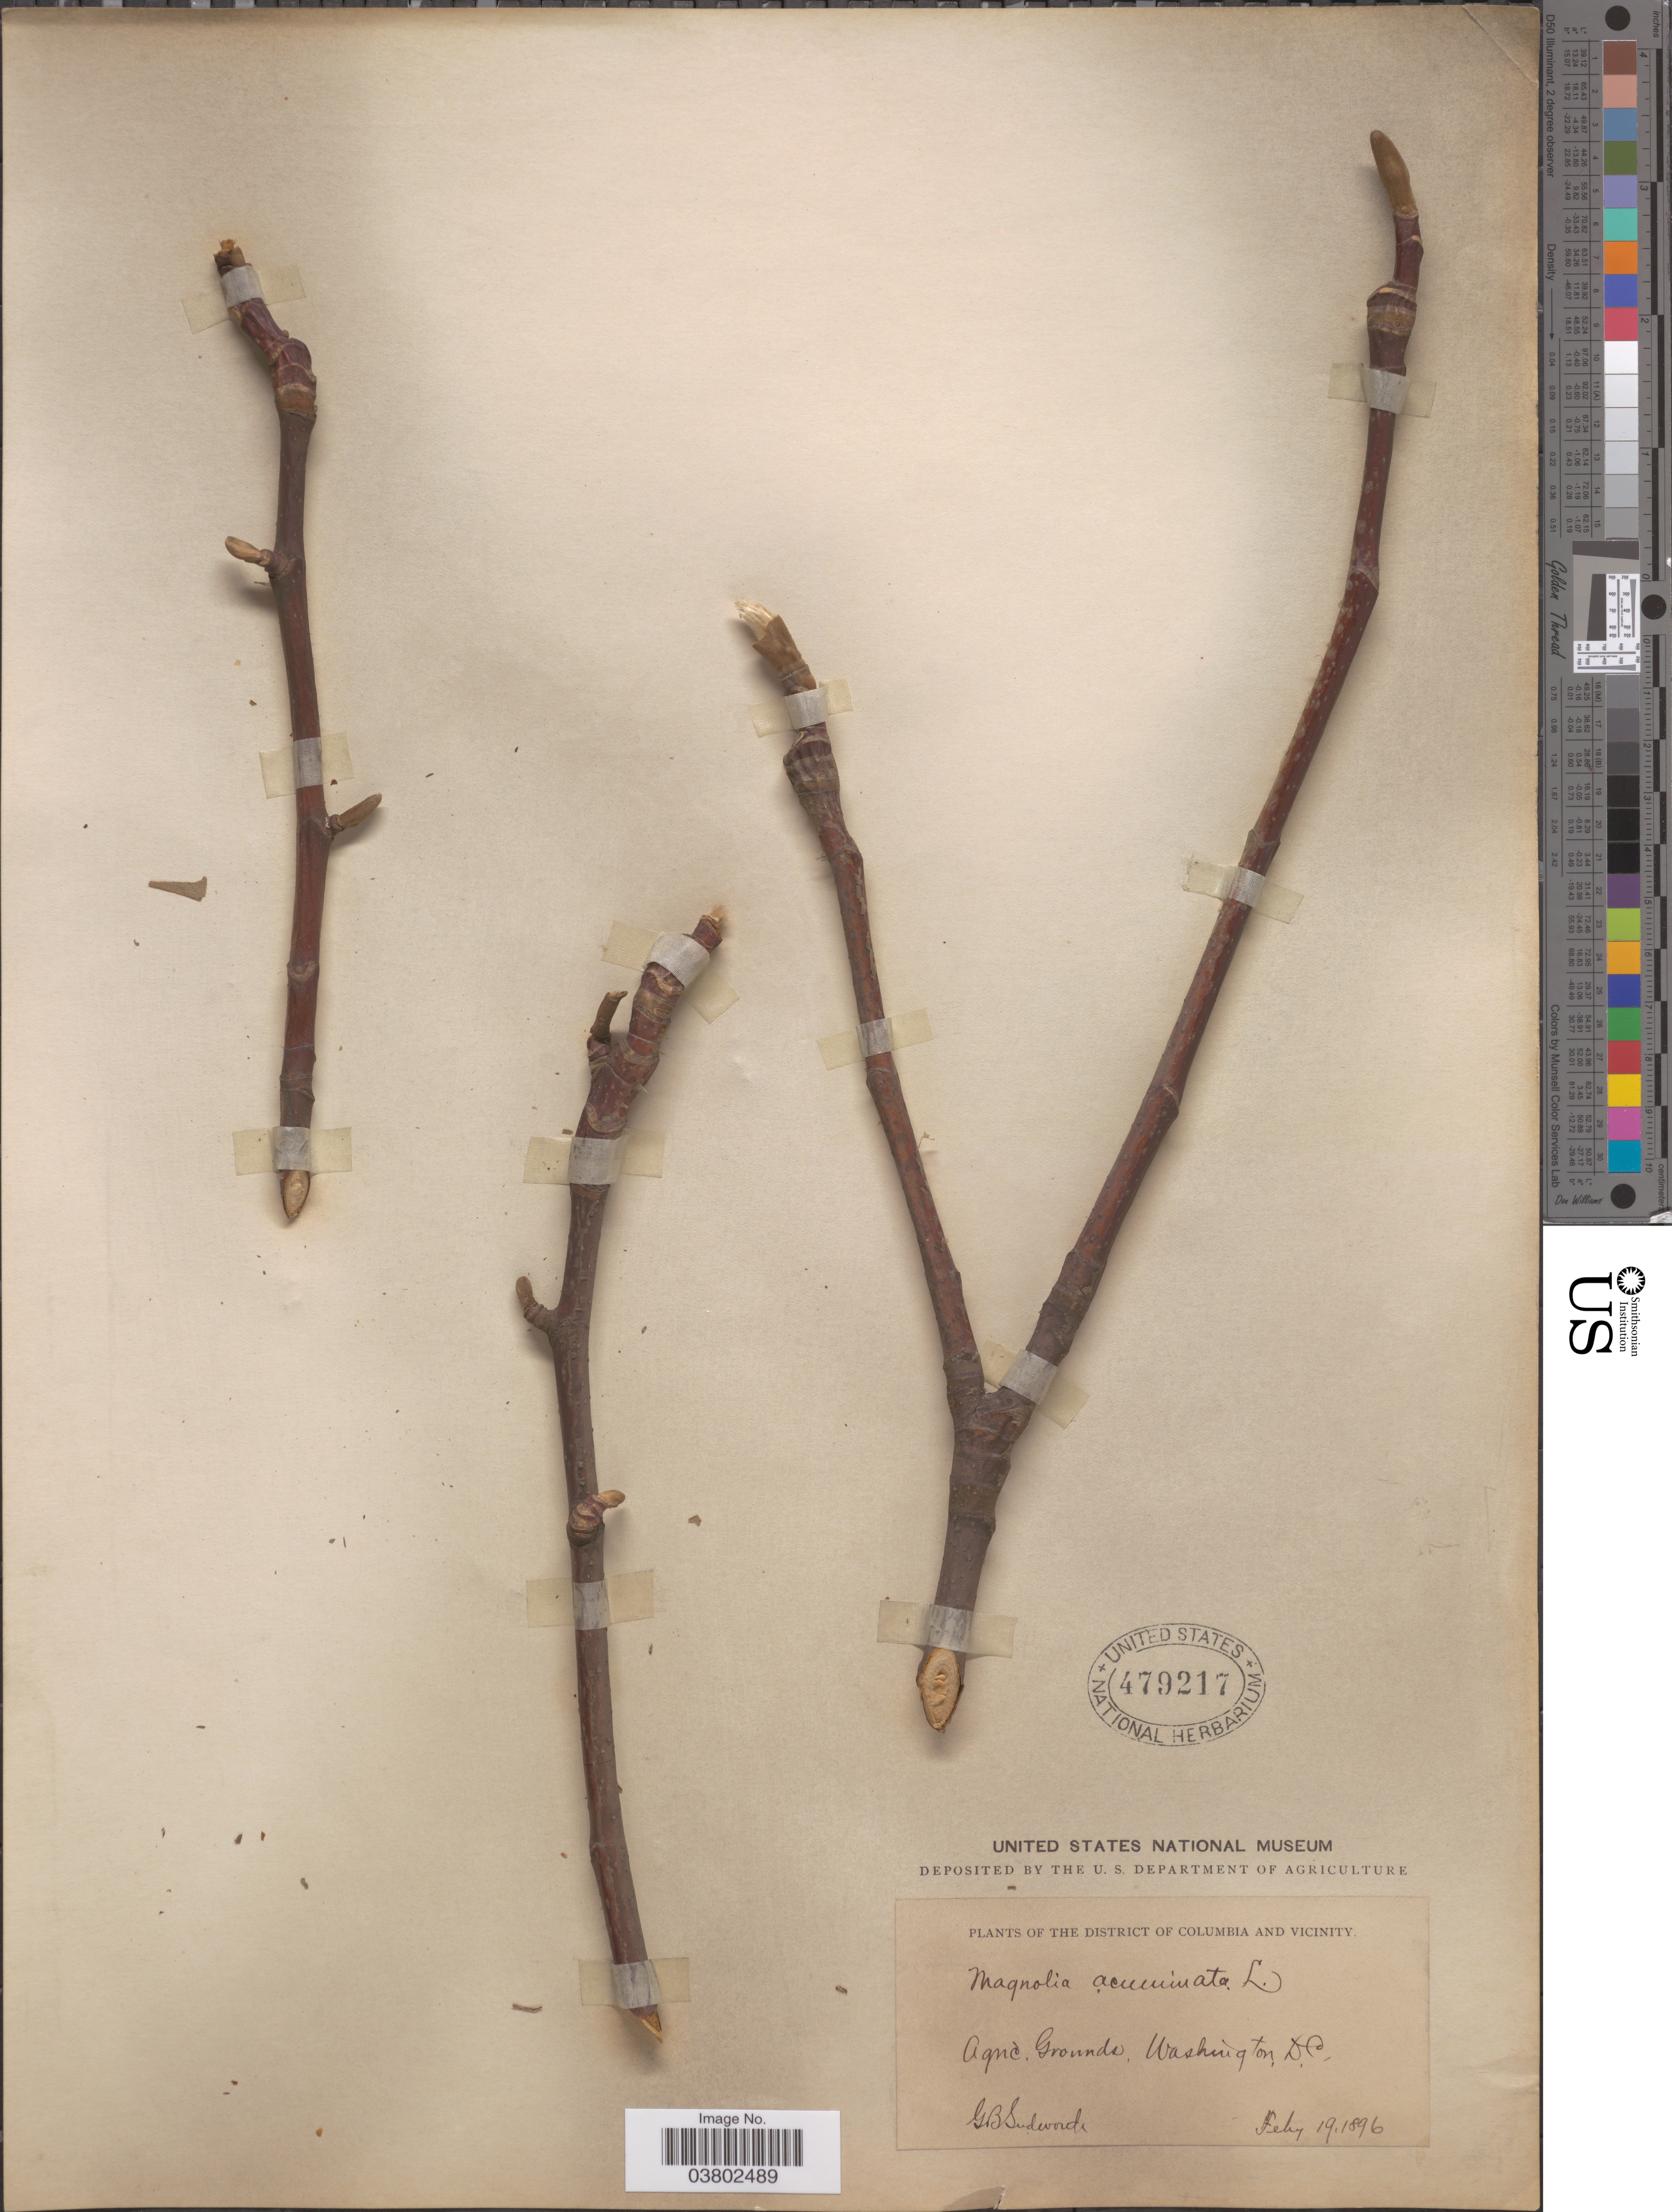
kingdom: Plantae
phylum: Tracheophyta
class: Magnoliopsida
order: Magnoliales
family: Magnoliaceae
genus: Magnolia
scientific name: Magnolia acuminata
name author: (L.) L.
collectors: G. B. Sudworth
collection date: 1896-02-19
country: United States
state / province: District of Columbia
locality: Agric. Grounds, Washington DC.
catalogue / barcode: US 479217